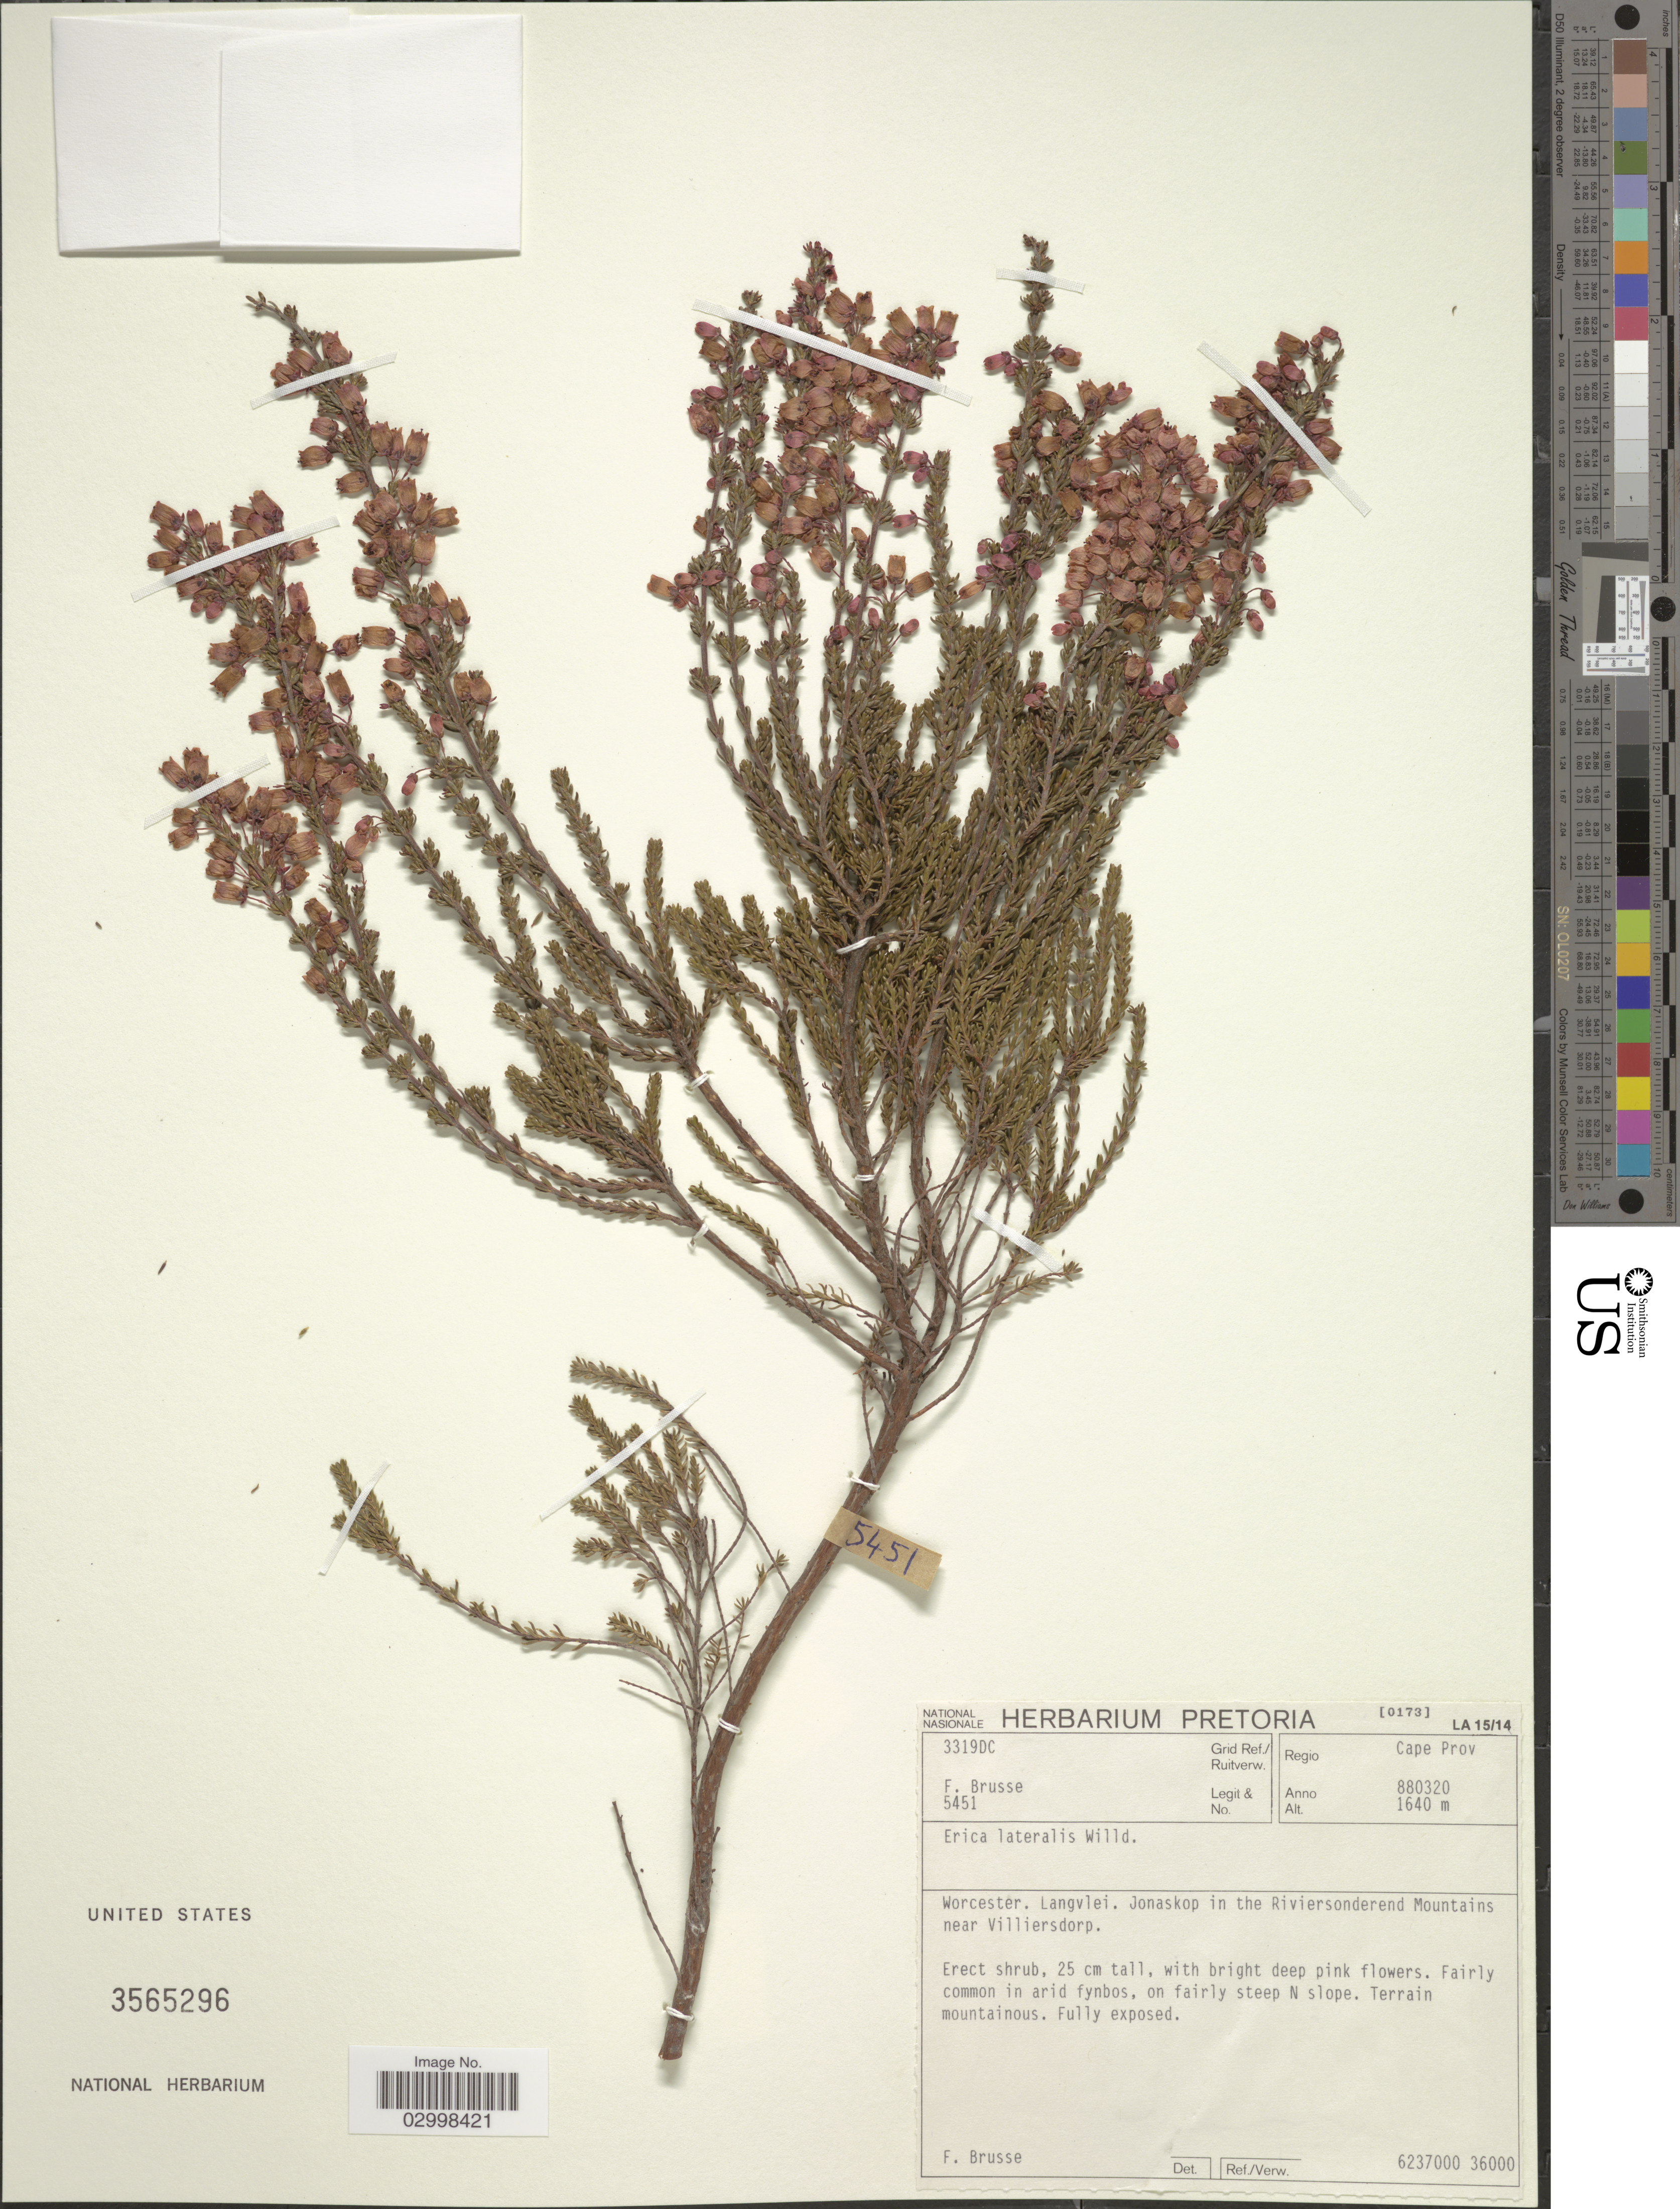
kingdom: Plantae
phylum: Tracheophyta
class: Magnoliopsida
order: Ericales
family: Ericaceae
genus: Erica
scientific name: Erica lateralis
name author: Willd.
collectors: F. A. Brusse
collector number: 5451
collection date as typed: Transcribed d/m/y: 20/3/88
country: South Africa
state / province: Western Cape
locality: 3319DC Grid Ref./ Ruiterverw. Regio Cape Prov. Worcester. Langvlei. Jonaskop in the Riviersonderend Mountains near Villiersdorp.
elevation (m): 1640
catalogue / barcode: US 3565296